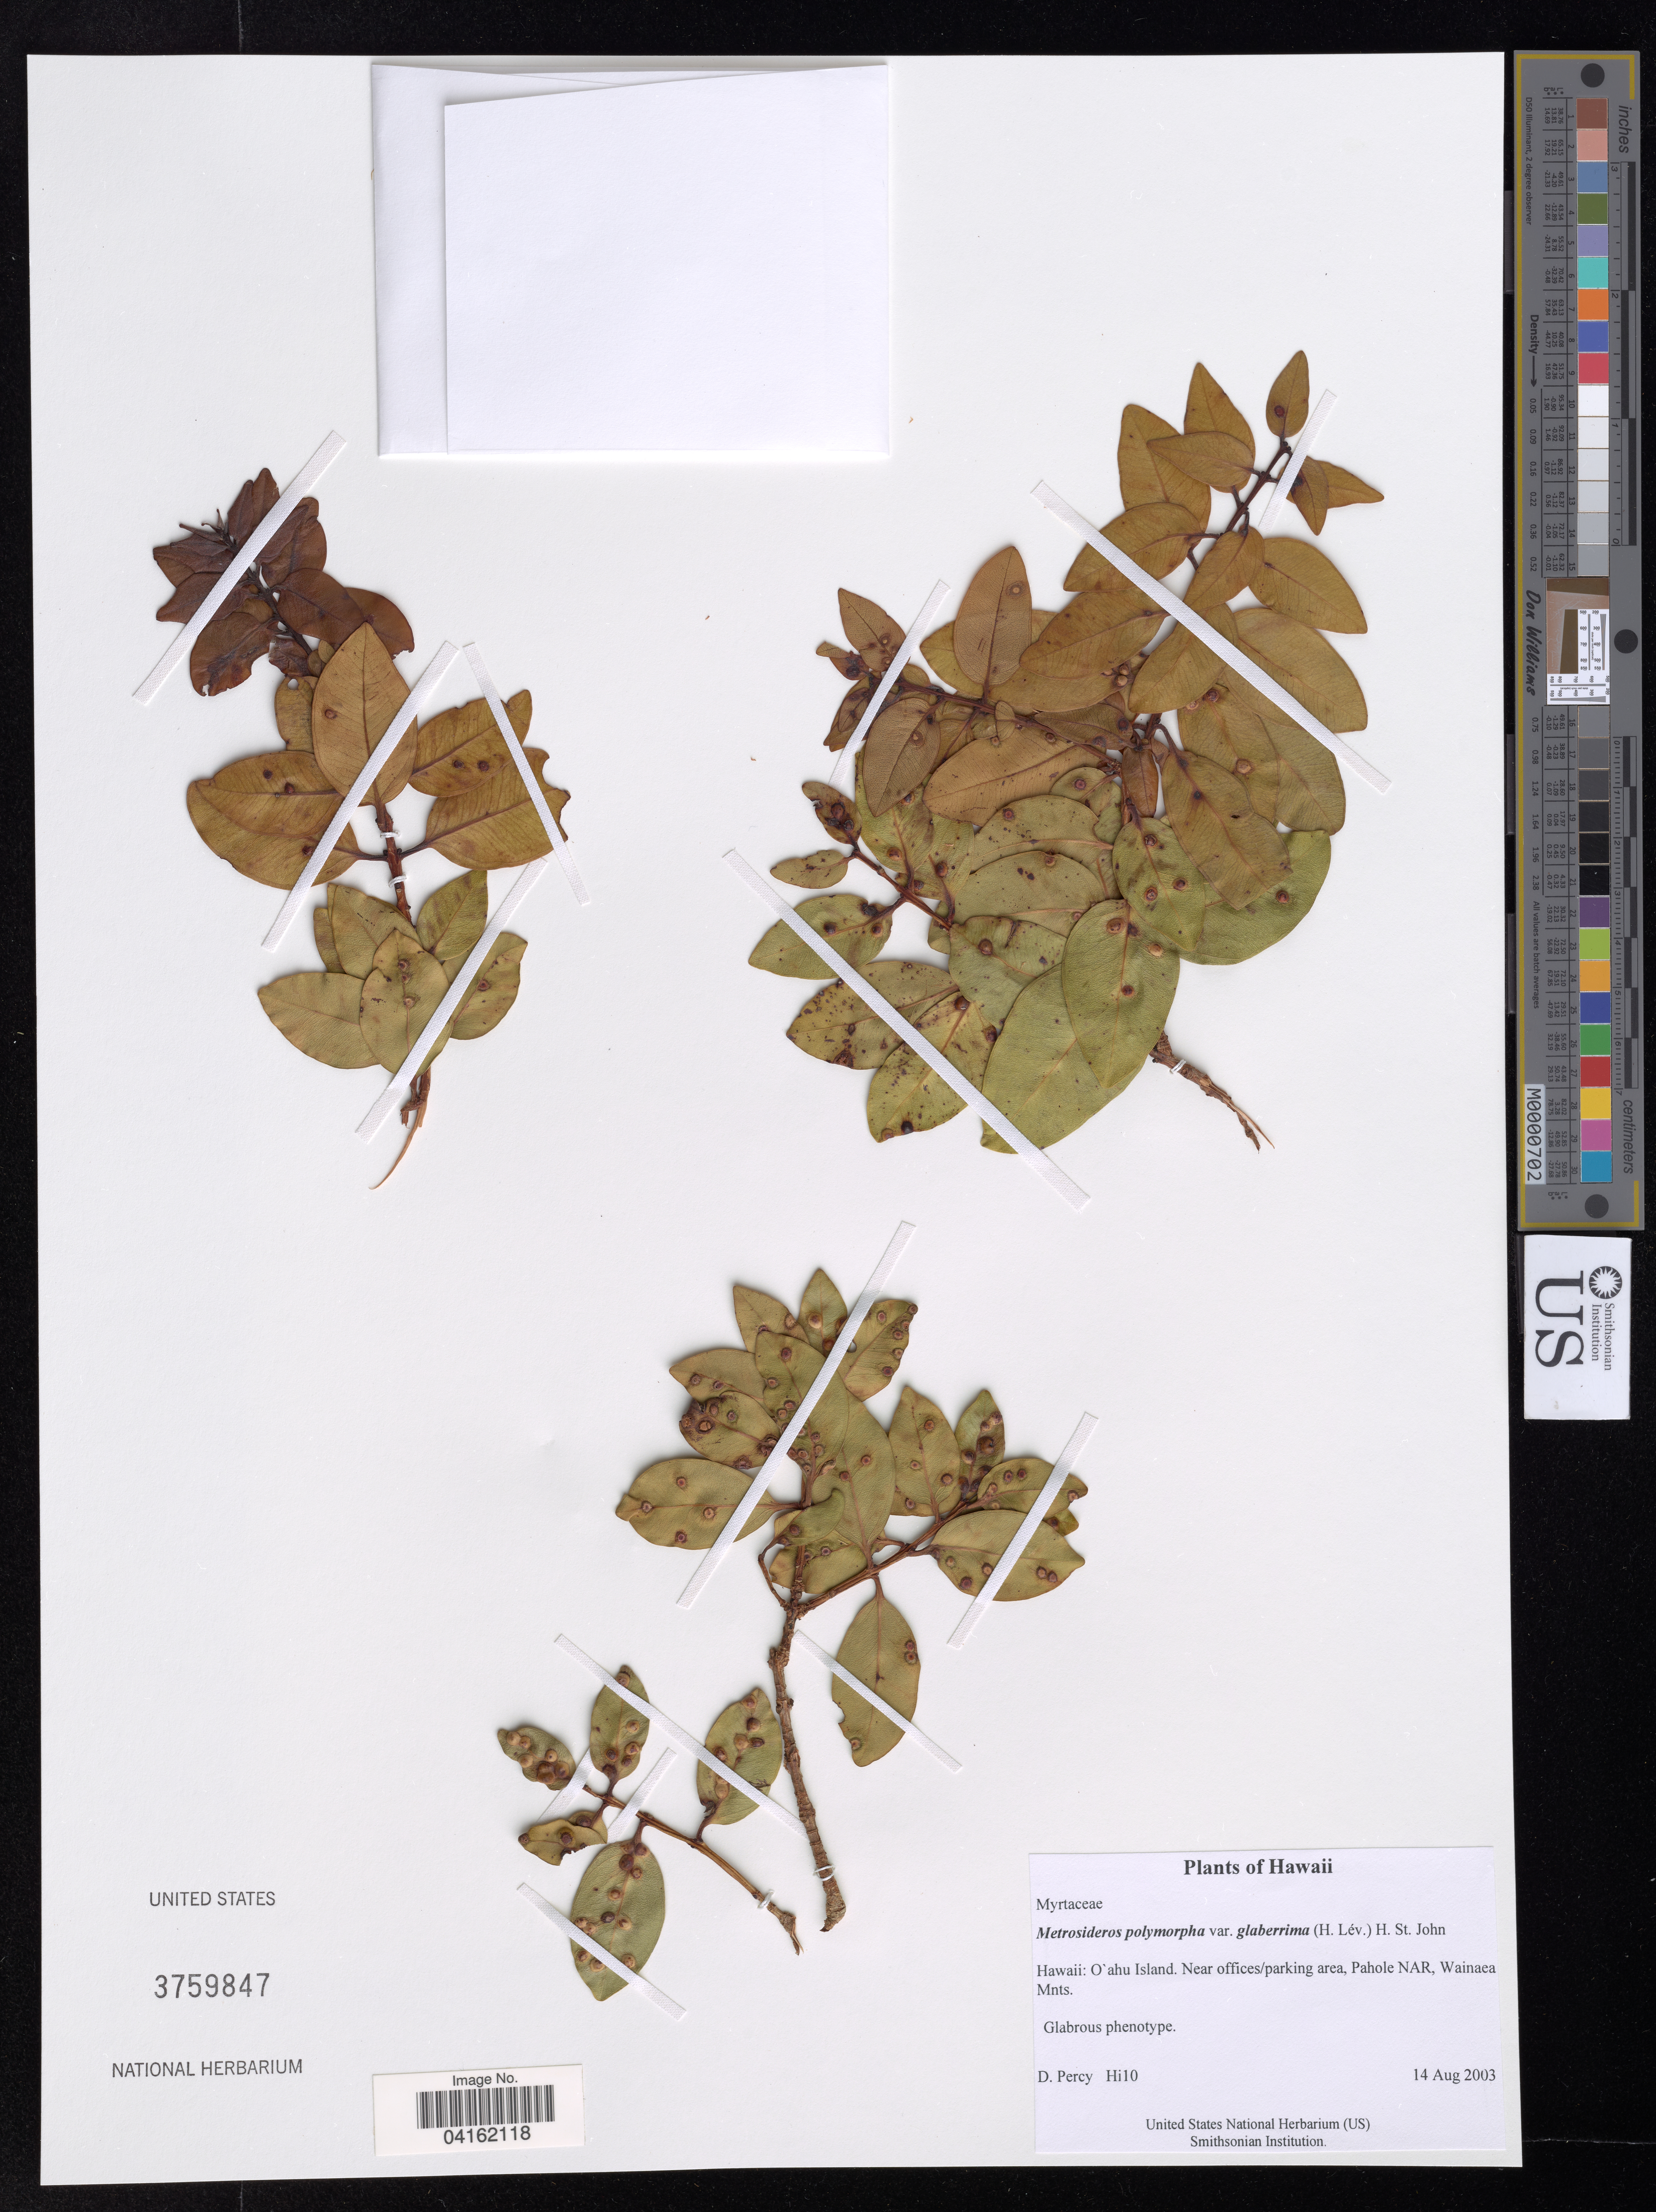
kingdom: Plantae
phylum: Tracheophyta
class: Magnoliopsida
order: Myrtales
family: Myrtaceae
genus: Metrosideros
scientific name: Metrosideros polymorpha var. glaberrima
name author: (H. Lév.) H. St. John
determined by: Percy, D. M.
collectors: D. Percy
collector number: Hi10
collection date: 2003-08-14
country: United States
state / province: Hawaii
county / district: Honolulu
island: Oahu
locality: near offices/parking area, Pahole NAR, Wainaea Mnts.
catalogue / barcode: US 3759847